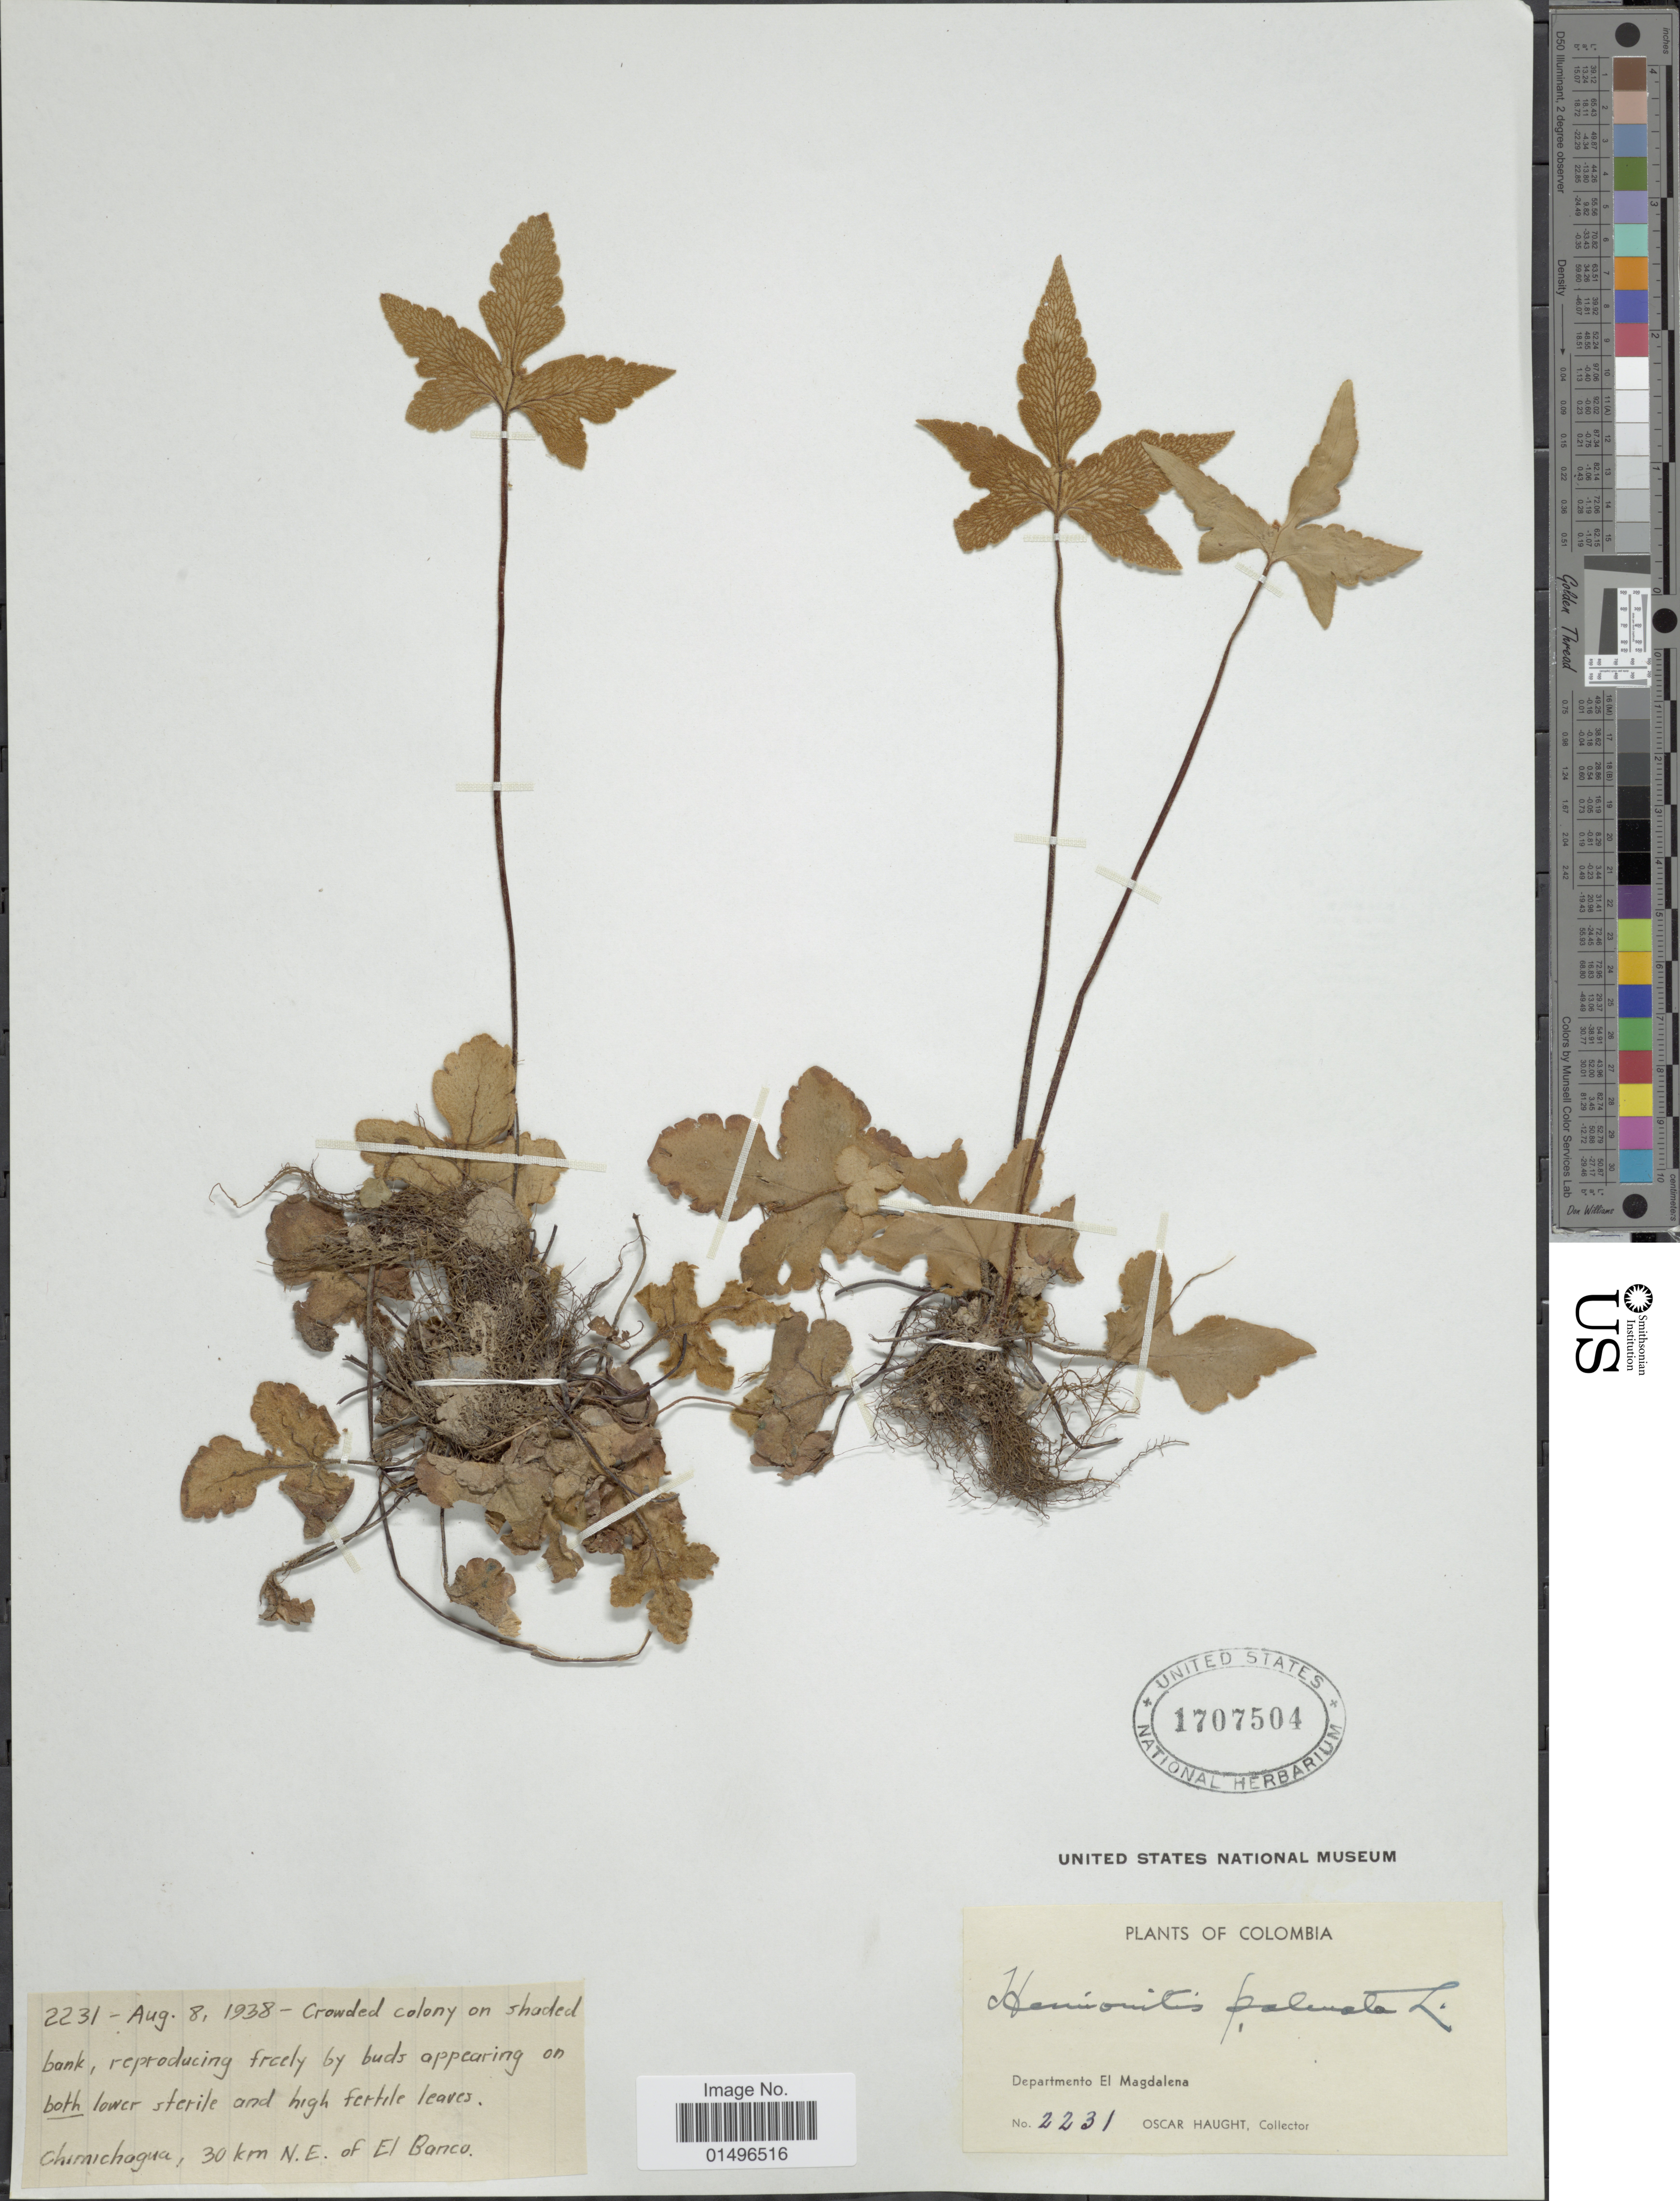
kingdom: Plantae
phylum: Tracheophyta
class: Polypodiopsida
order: Polypodiales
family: Pteridaceae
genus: Hemionitis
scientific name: Hemionitis palmata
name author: L.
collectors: O. L. Haught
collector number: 2231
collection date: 1938-08-08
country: Colombia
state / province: Magdalena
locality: Colombia, Departmento El Magdalena. Chirnichagua, 30 Km N. E. of El Banca.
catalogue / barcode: US 1707504